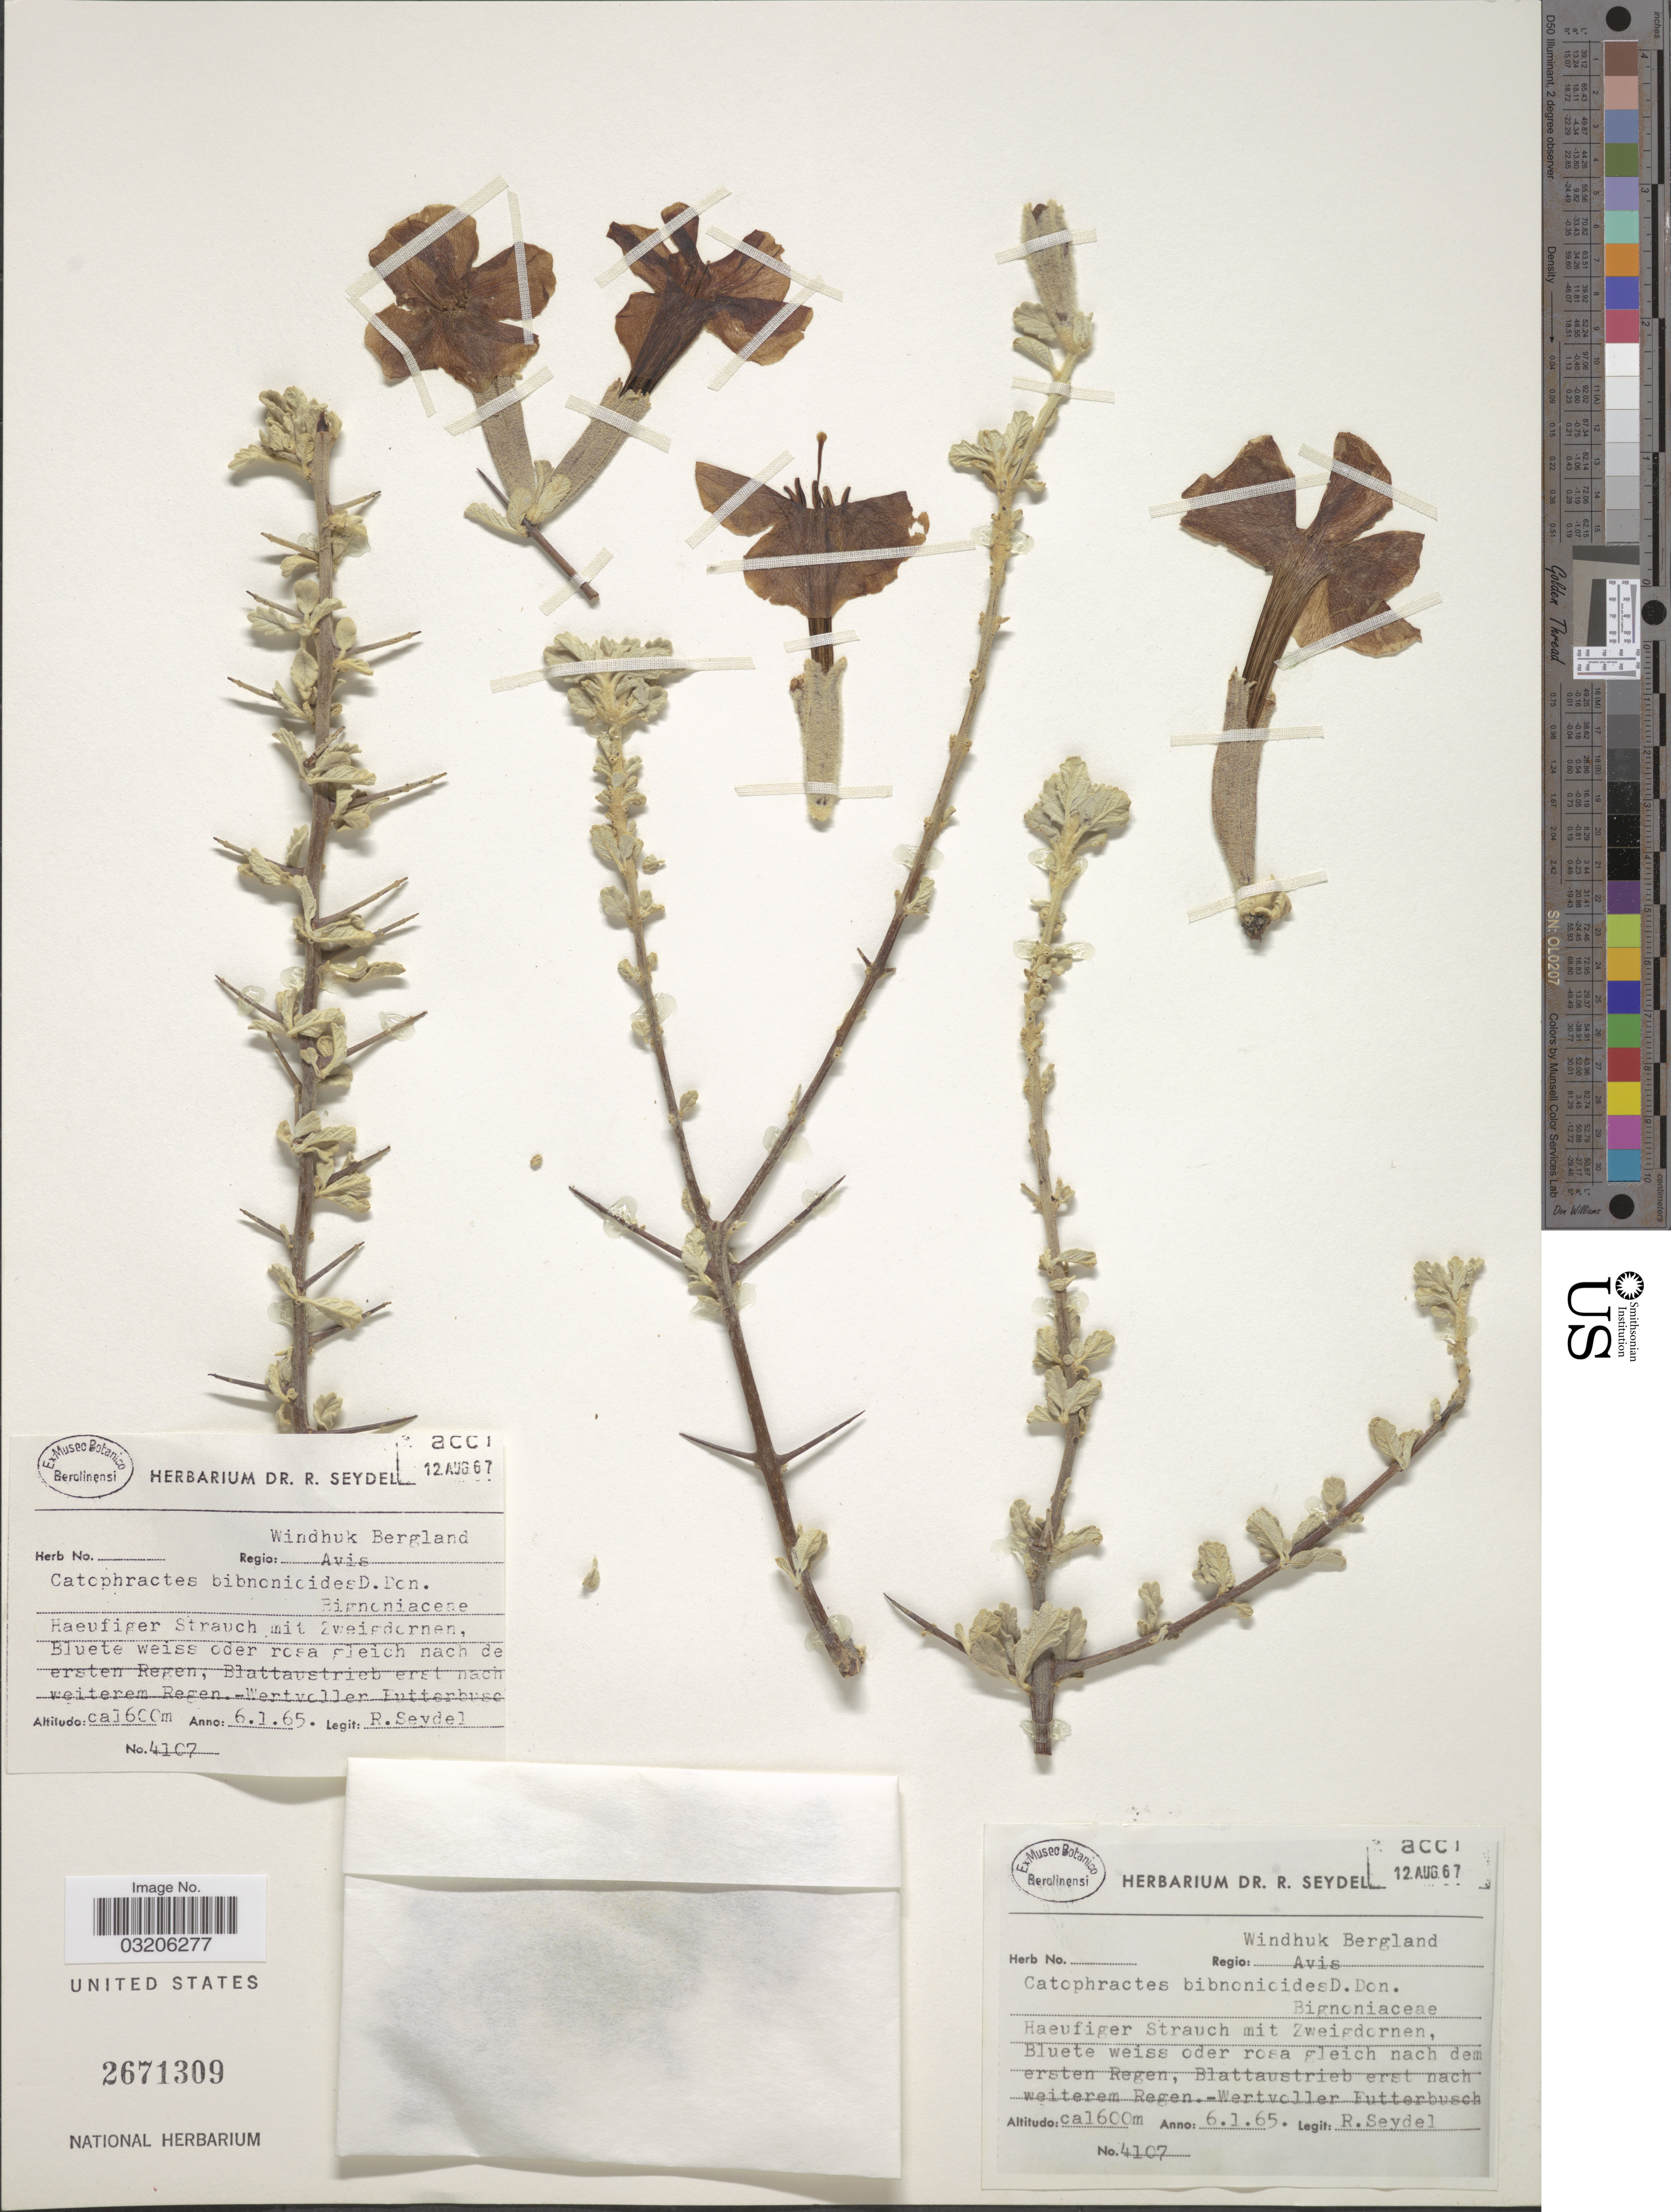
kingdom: Plantae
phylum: Tracheophyta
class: Magnoliopsida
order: Lamiales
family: Bignoniaceae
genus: Catophractes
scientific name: Catophractes alexandri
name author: D. Don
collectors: R. Seydel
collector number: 4107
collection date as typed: Transcribed d/m/y: 6/1/65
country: Namibia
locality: Regio: Windhuk Bergland Avis.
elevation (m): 1600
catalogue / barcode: US 2671309